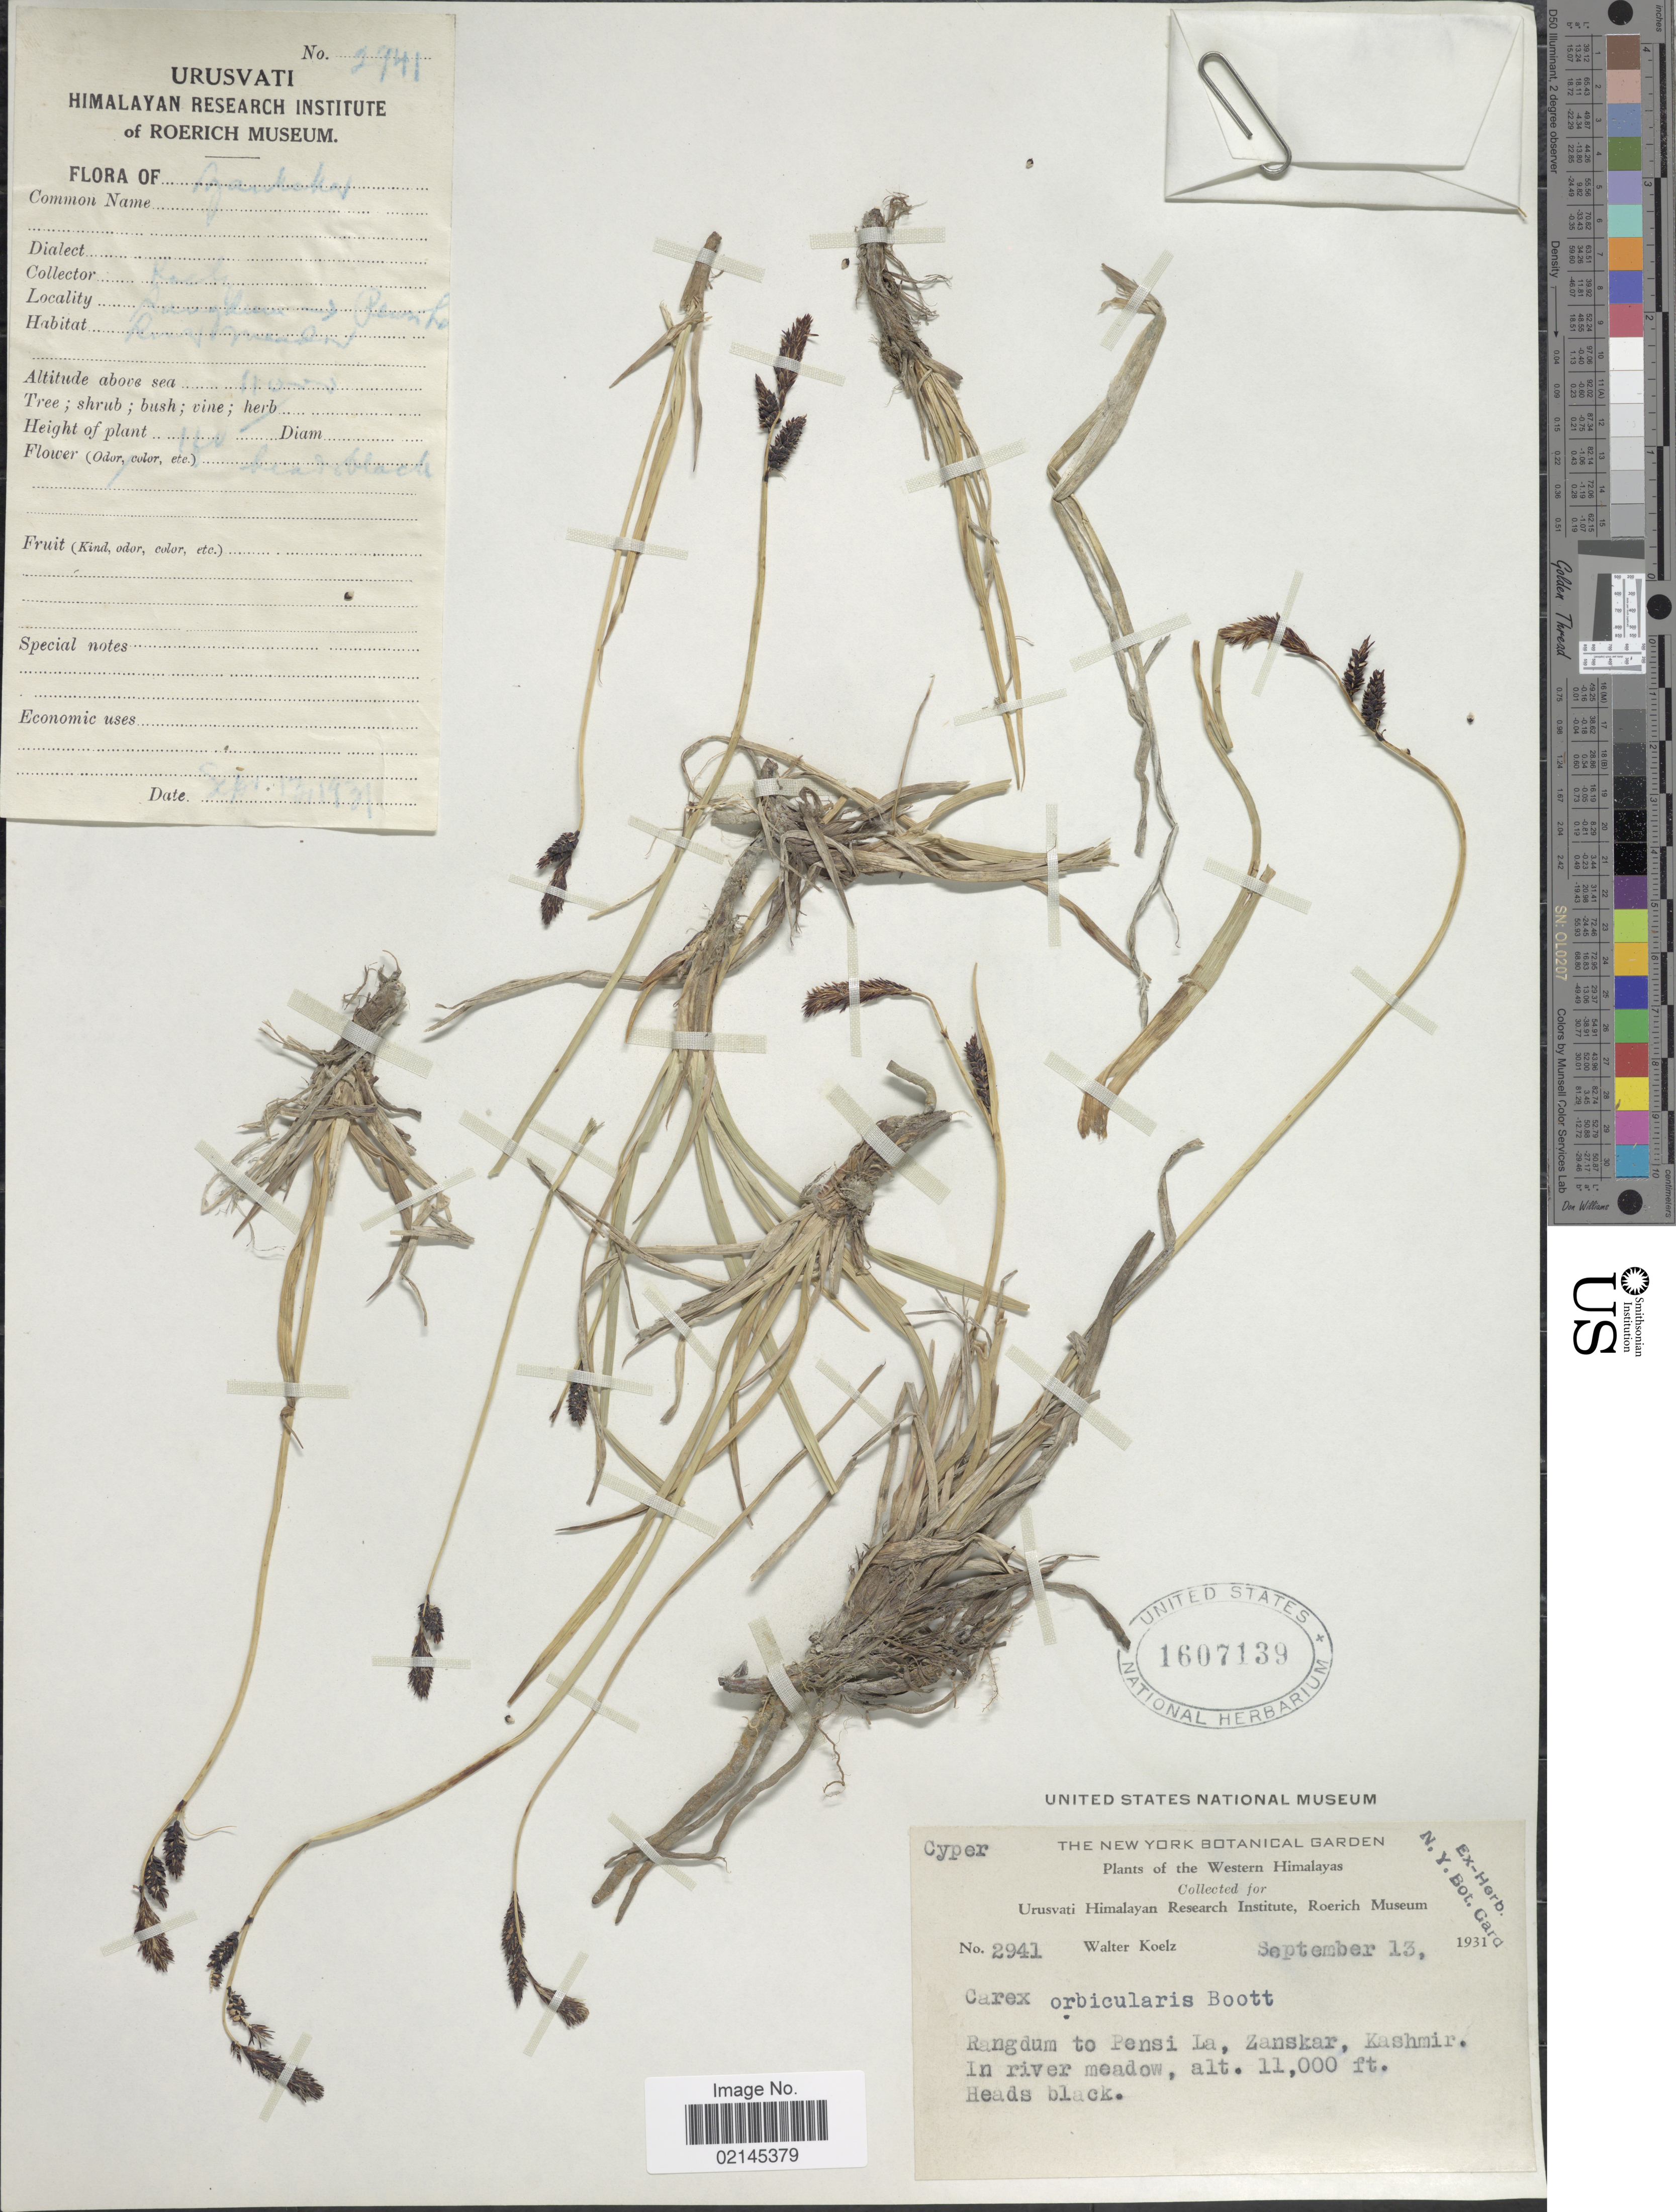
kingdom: Plantae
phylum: Tracheophyta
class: Liliopsida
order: Poales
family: Cyperaceae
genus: Carex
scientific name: Carex orbicularis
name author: Boott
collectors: W. N. Koelz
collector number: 2941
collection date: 1931-09-13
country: India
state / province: Jammu and Kashmir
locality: Western Himalayas, Rangdum to Pensi La, Zanskar, Kashmir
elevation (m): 3353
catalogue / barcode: US 1607139